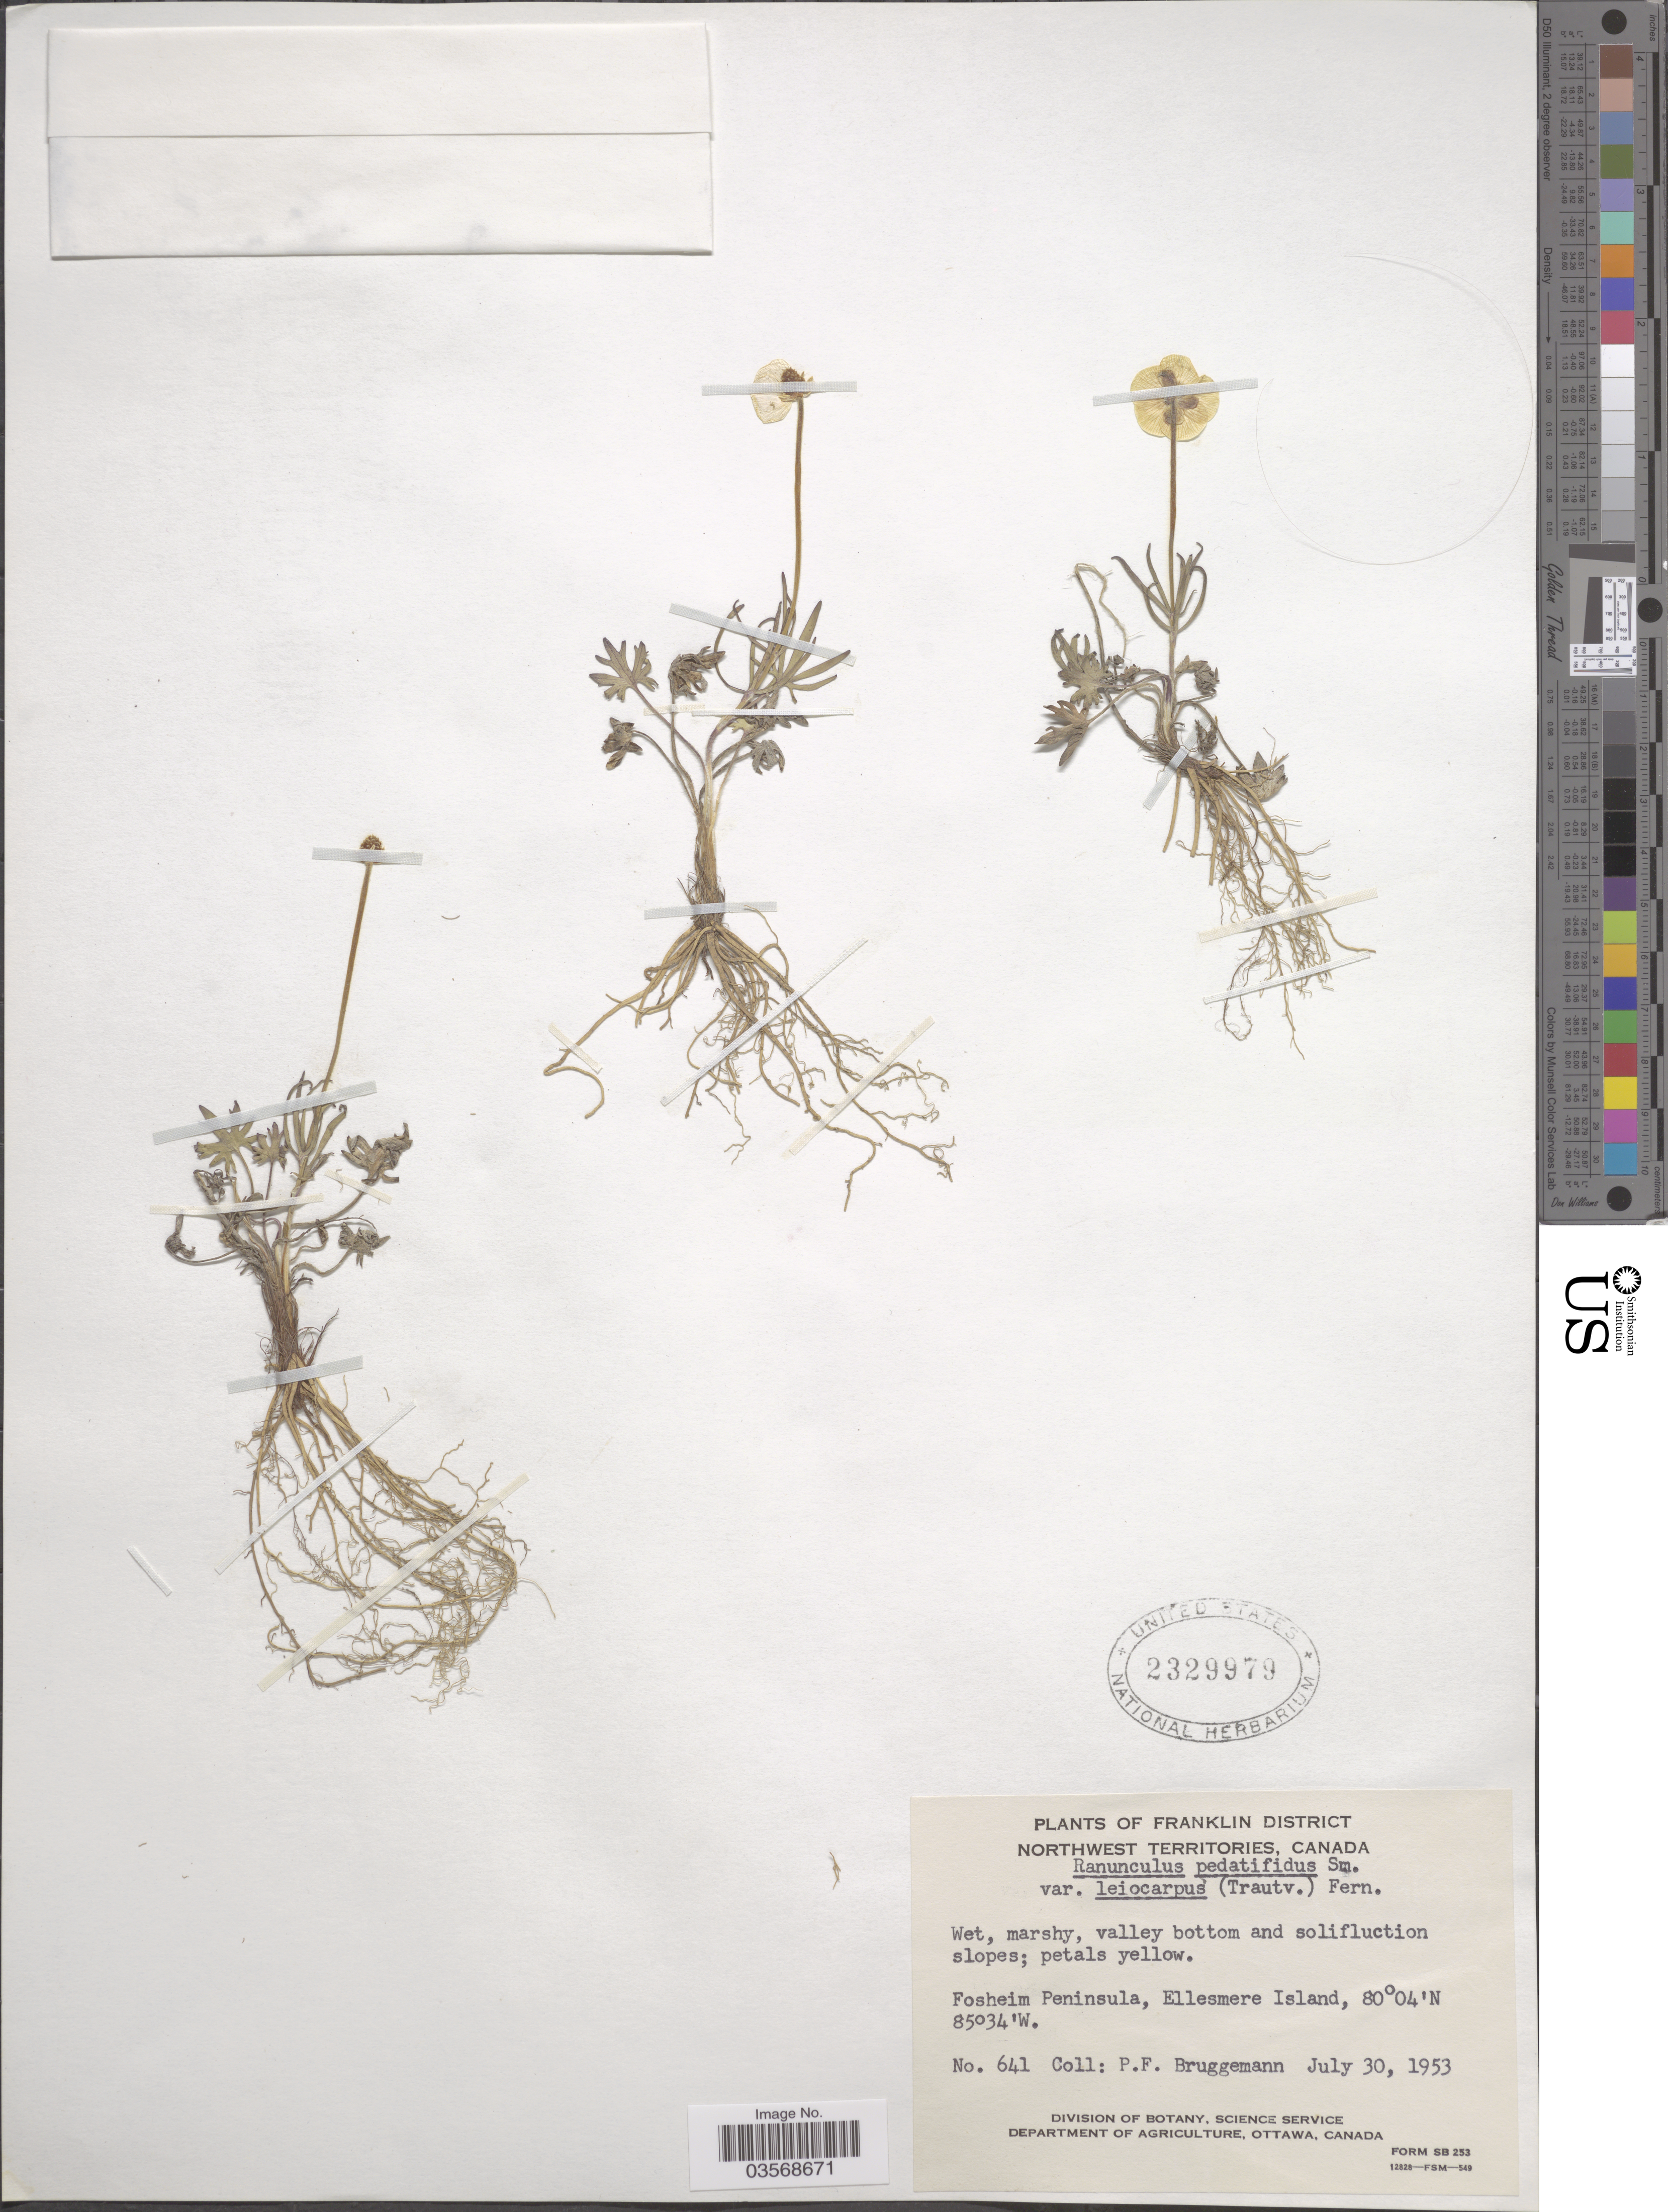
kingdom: Plantae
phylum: Tracheophyta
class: Magnoliopsida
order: Ranunculales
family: Ranunculaceae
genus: Ranunculus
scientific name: Ranunculus pedatifidus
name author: Sm.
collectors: P. Bruggemann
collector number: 641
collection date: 1953-07-30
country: Canada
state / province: Northwest Territories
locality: Franklin District. Fosheim Peninsula, Ellesmere Island.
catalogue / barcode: US 2329979